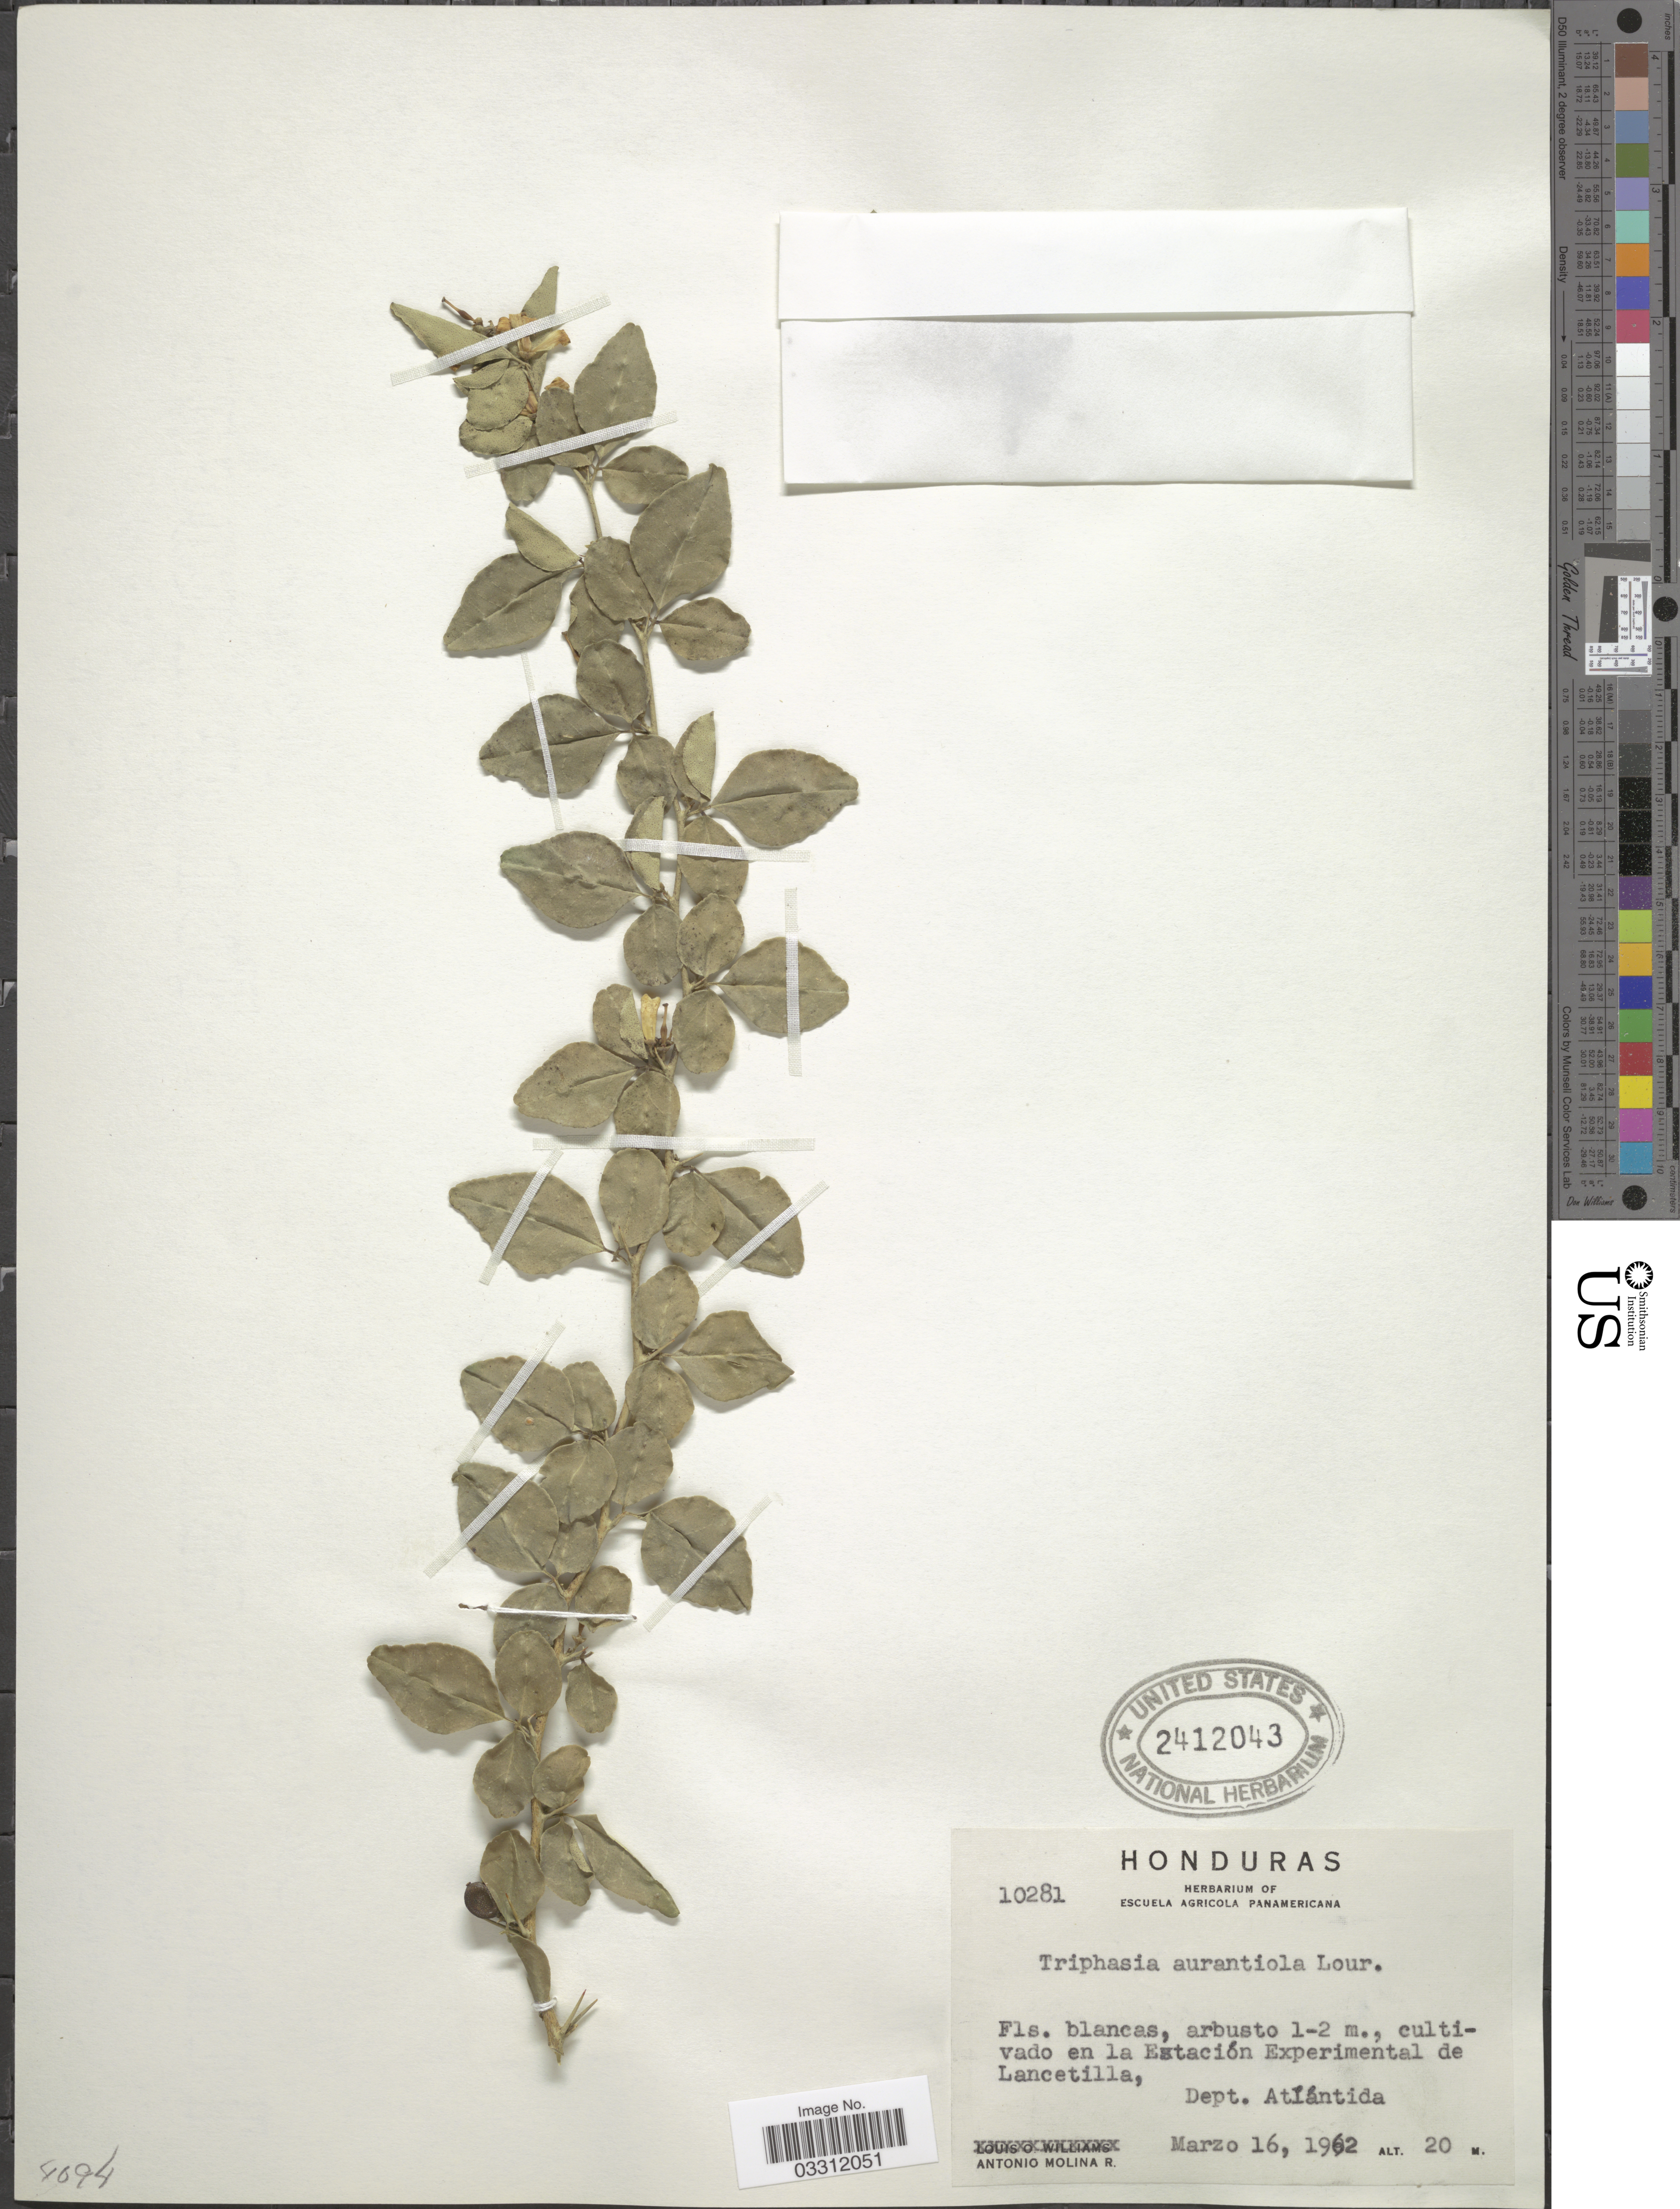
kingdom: Plantae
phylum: Tracheophyta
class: Magnoliopsida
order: Sapindales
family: Rutaceae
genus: Triphasia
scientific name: Triphasia aurantiola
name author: Lour.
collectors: A. Molina R.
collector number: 10281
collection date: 1962-03-16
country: Honduras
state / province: Atlántida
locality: Cultivado en la Estación Experimental de Lancetilla, Dept. Atlántida.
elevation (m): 20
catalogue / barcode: US 2412043